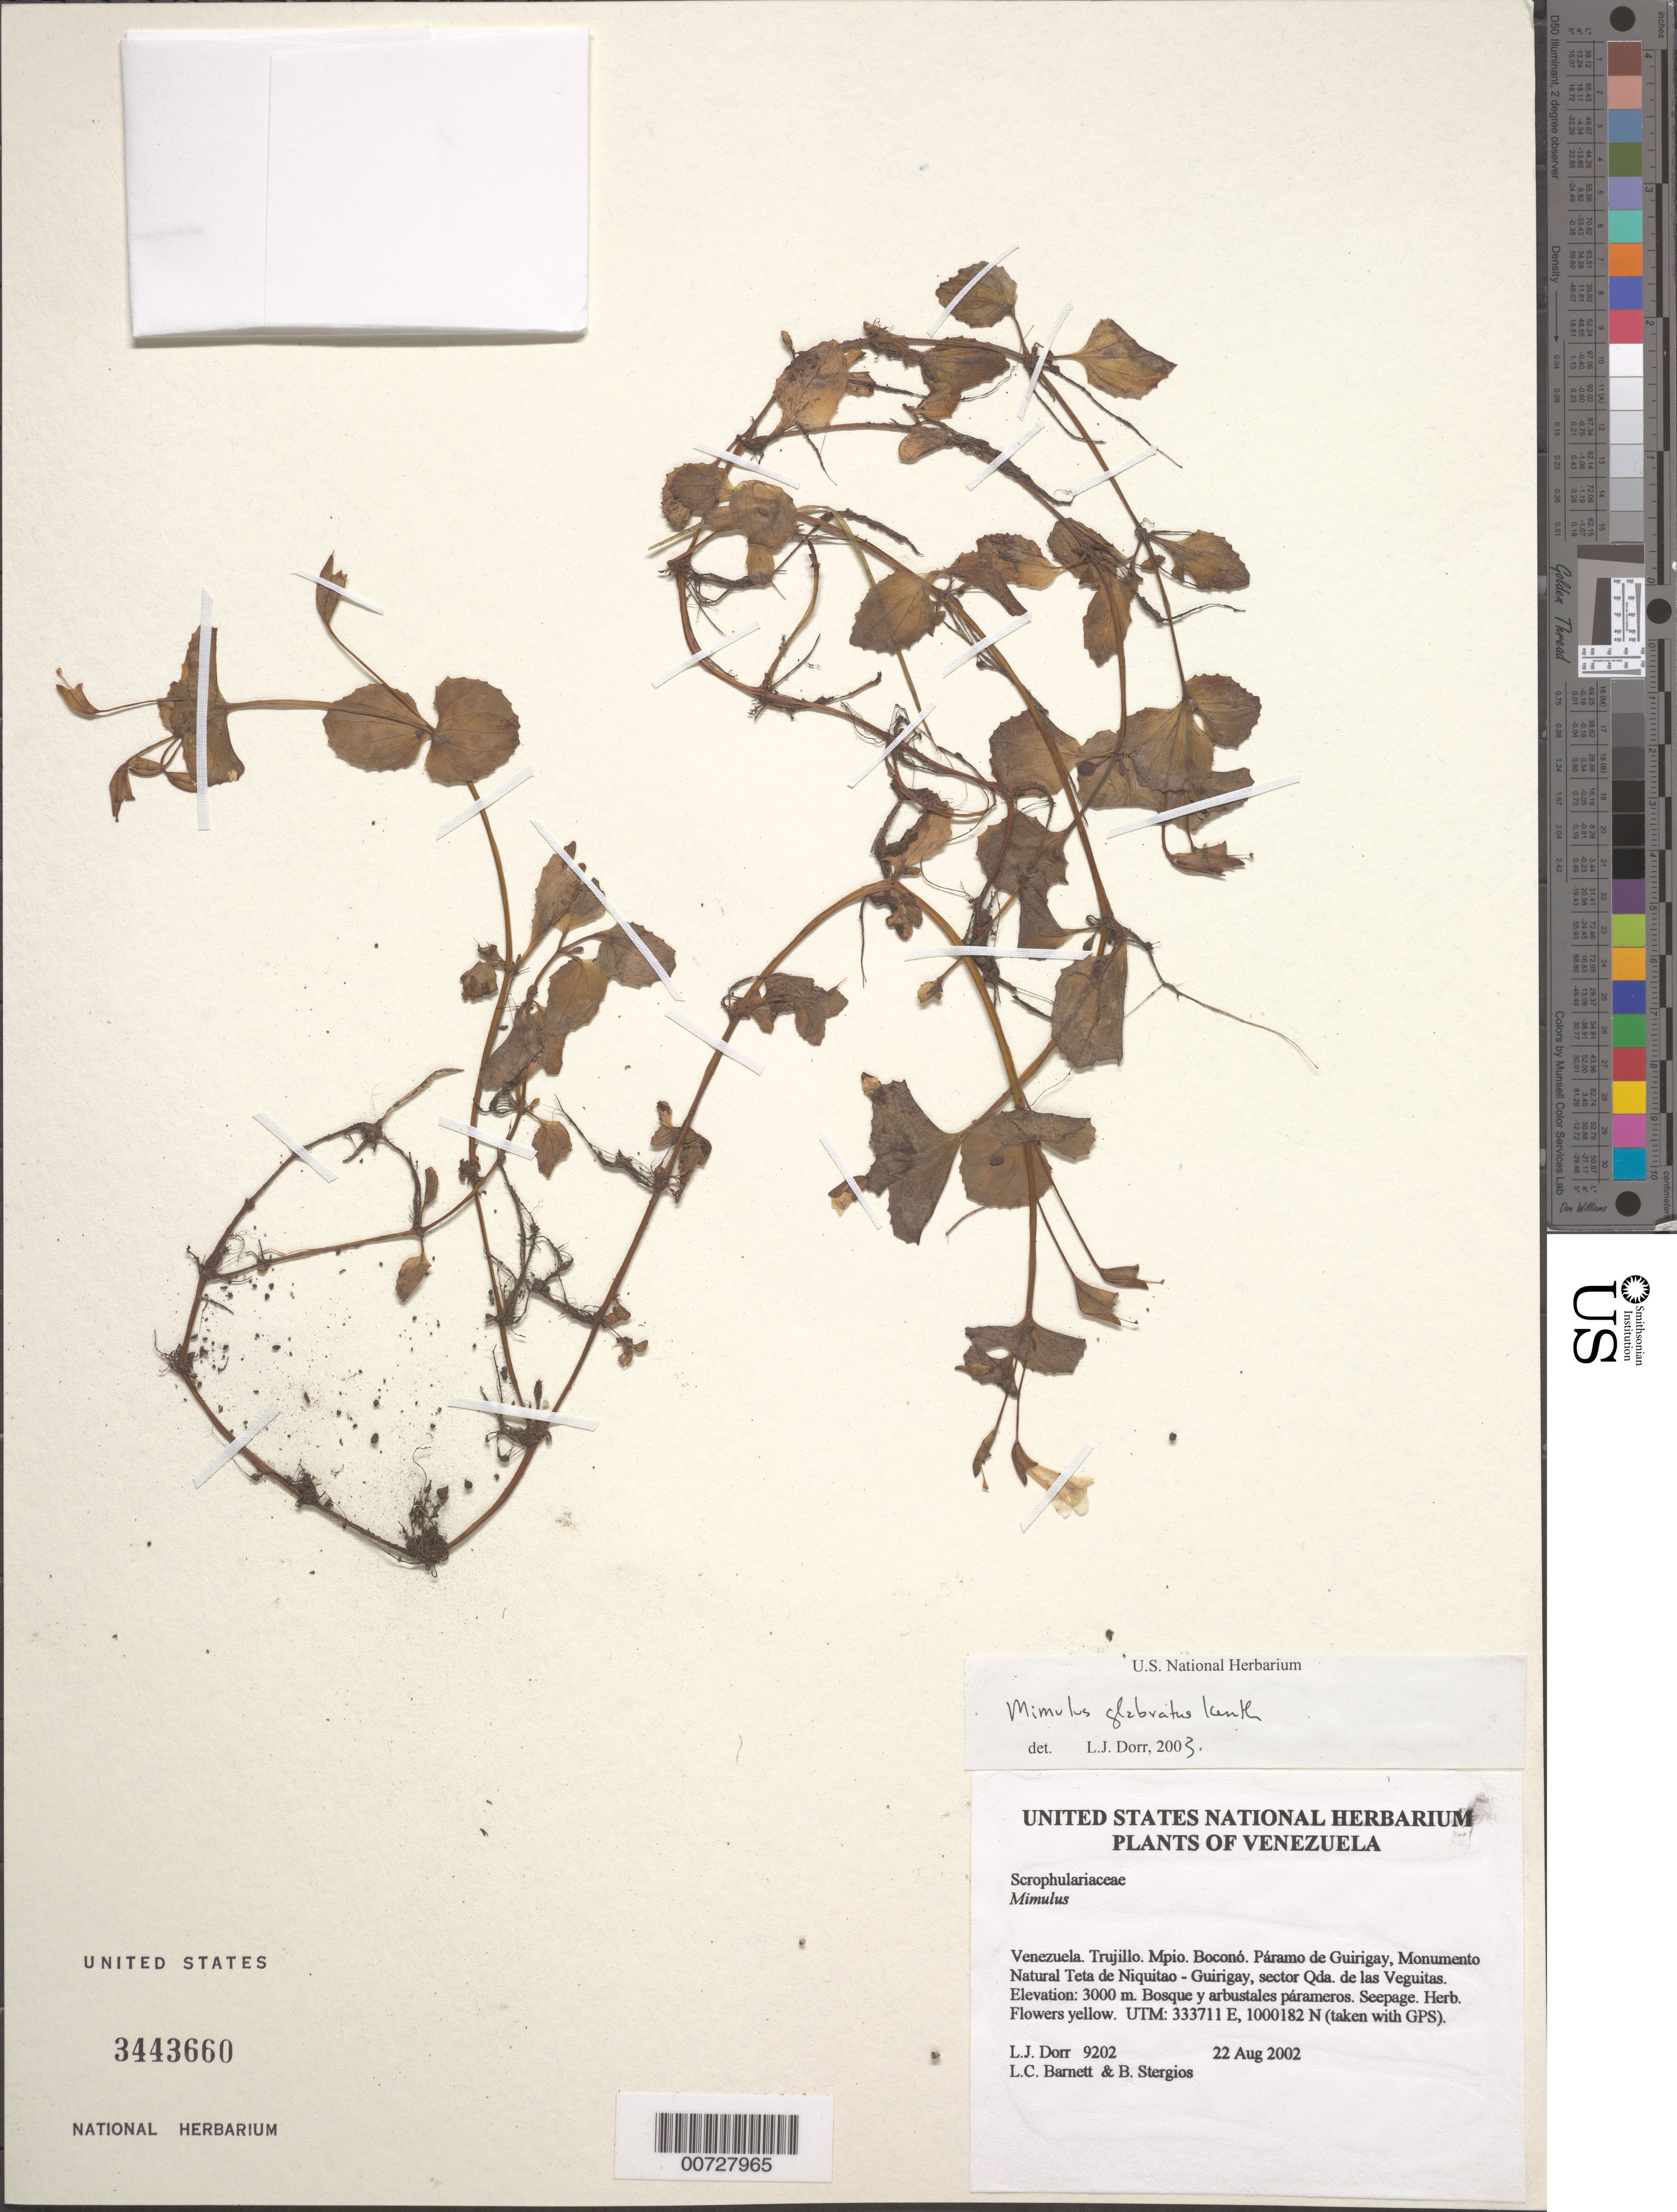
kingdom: Plantae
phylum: Tracheophyta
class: Magnoliopsida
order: Lamiales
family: Phrymaceae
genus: Mimulus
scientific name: Mimulus glabratus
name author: Kunth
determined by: Dorr, L. J., (BOT), Smithsonian Institution - National Museum of Natural History (UNITED STATES)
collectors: L. J. Dorr, L. C. Barnett & B. G. Stergios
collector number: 9202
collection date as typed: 22 Aug 2002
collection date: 2002-08-22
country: Venezuela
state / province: Trujillo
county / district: Boconó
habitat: Bosque y arbustales párameros. Seepage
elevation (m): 3000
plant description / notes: PORT, US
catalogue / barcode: US 3443660